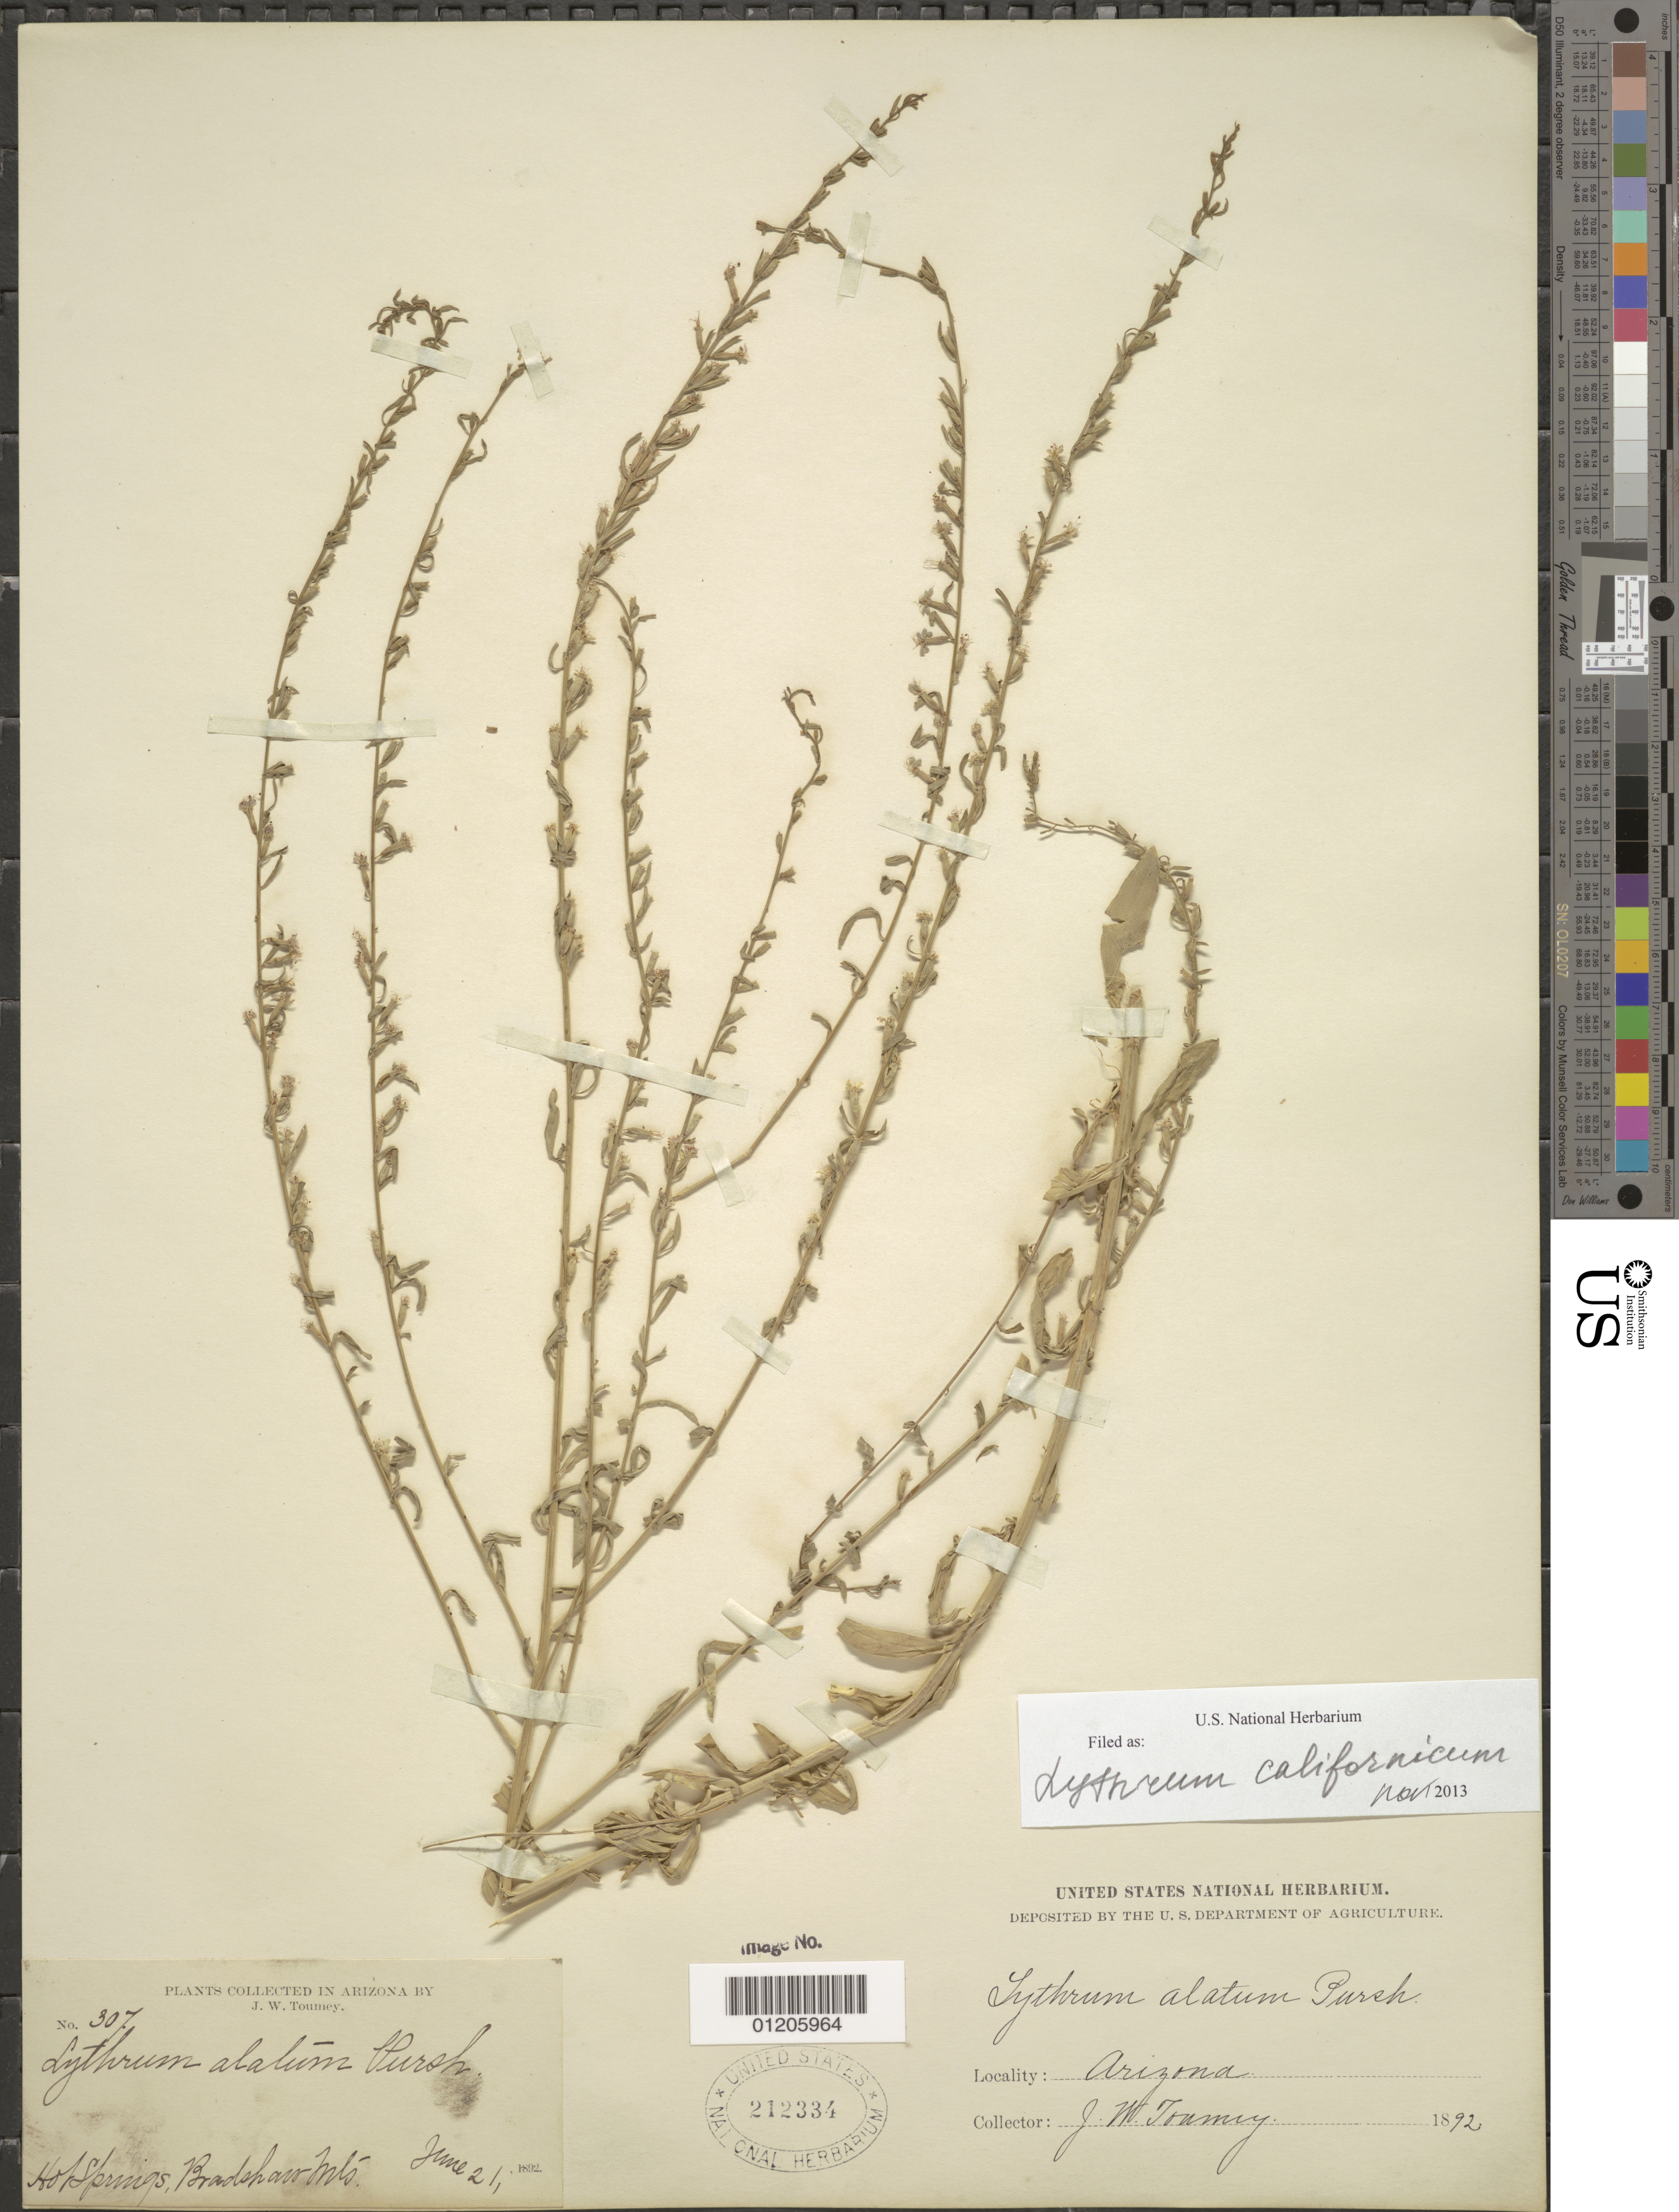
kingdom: Plantae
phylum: Tracheophyta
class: Magnoliopsida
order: Myrtales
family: Lythraceae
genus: Lythrum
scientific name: Lythrum californicum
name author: Torr. & A. Gray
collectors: J. W. Toumey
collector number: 307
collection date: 1892-06-21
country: United States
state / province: Arizona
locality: Hot Springs, Bradshaw Mts.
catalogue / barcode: US 212334